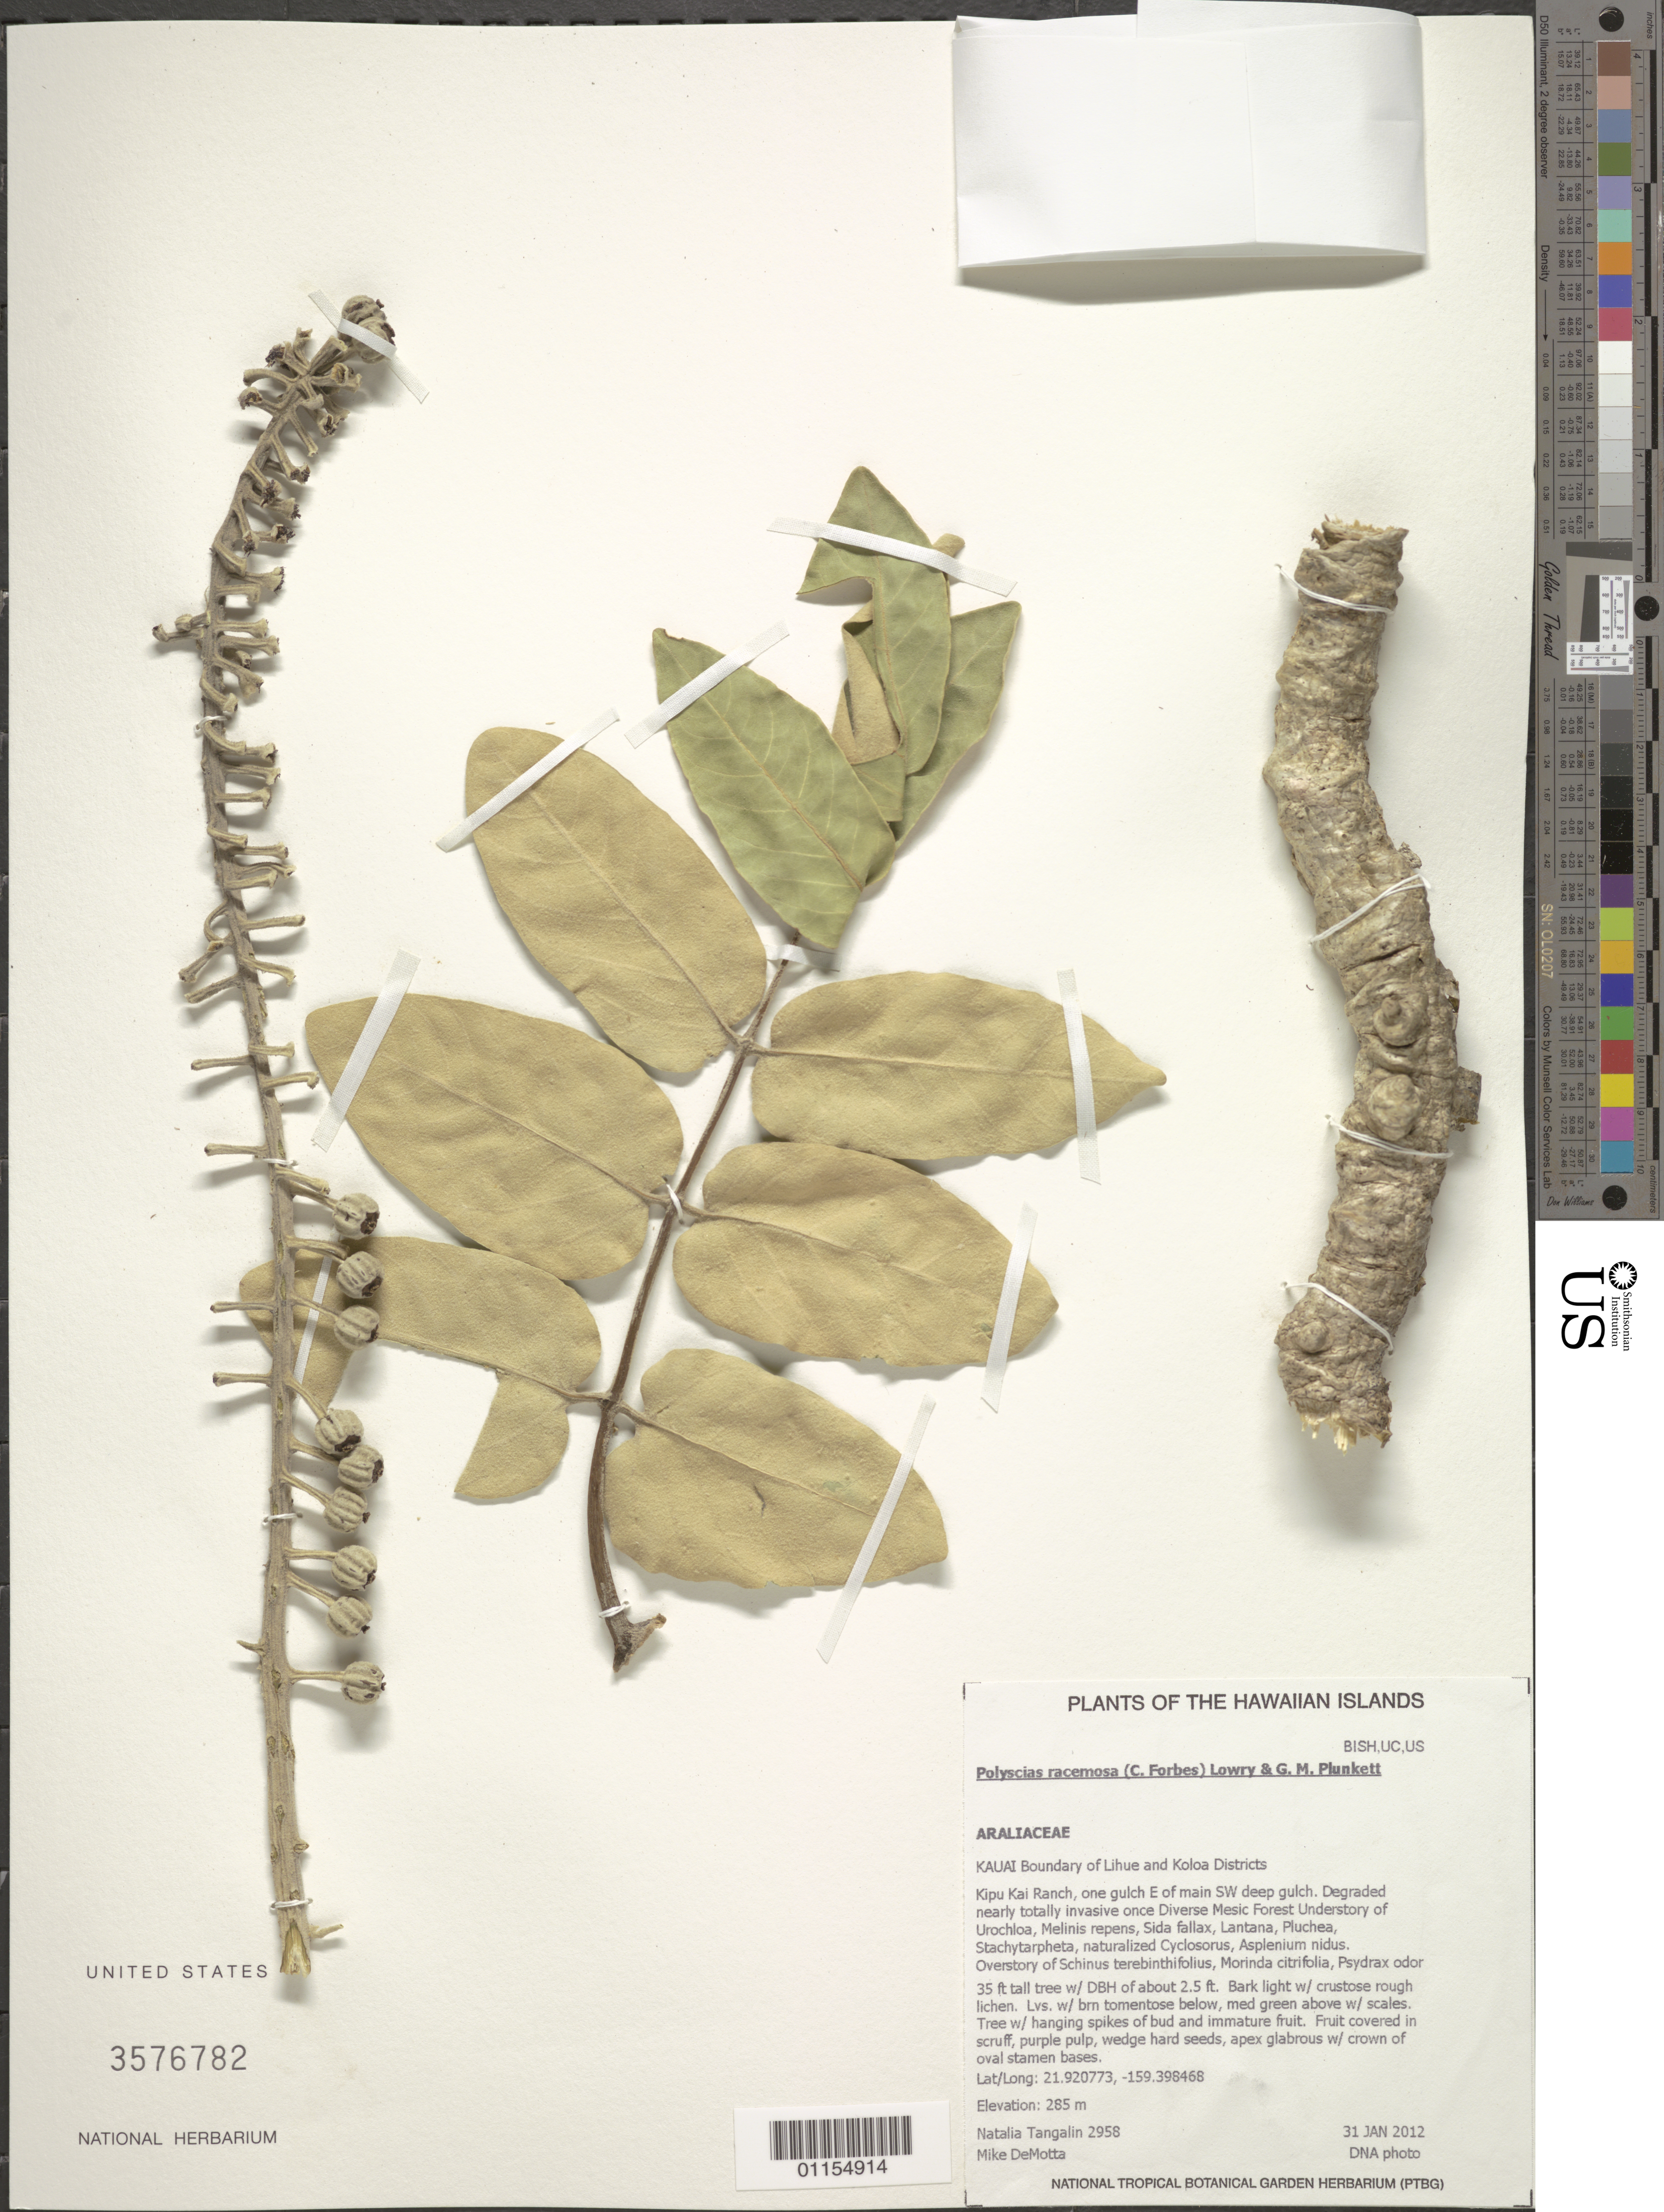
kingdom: Plantae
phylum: Tracheophyta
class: Magnoliopsida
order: Apiales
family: Araliaceae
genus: Polyscias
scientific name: Polyscias lallanii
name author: Singh & Sanjeet Kumar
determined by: Wagner, W. L., (BOT), Smithsonian Institution - National Museum of Natural History (UNITED STATES)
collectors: N. Tangalin & M. DeMotta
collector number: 2958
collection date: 2012-01-31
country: United States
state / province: Hawaii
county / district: Kauai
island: Kaua'i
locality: Boundary of Lihue and Koloa Districts, Kipu Kai Ranch, one gulch E of main SW deep gulch.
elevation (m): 285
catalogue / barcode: US 3576782